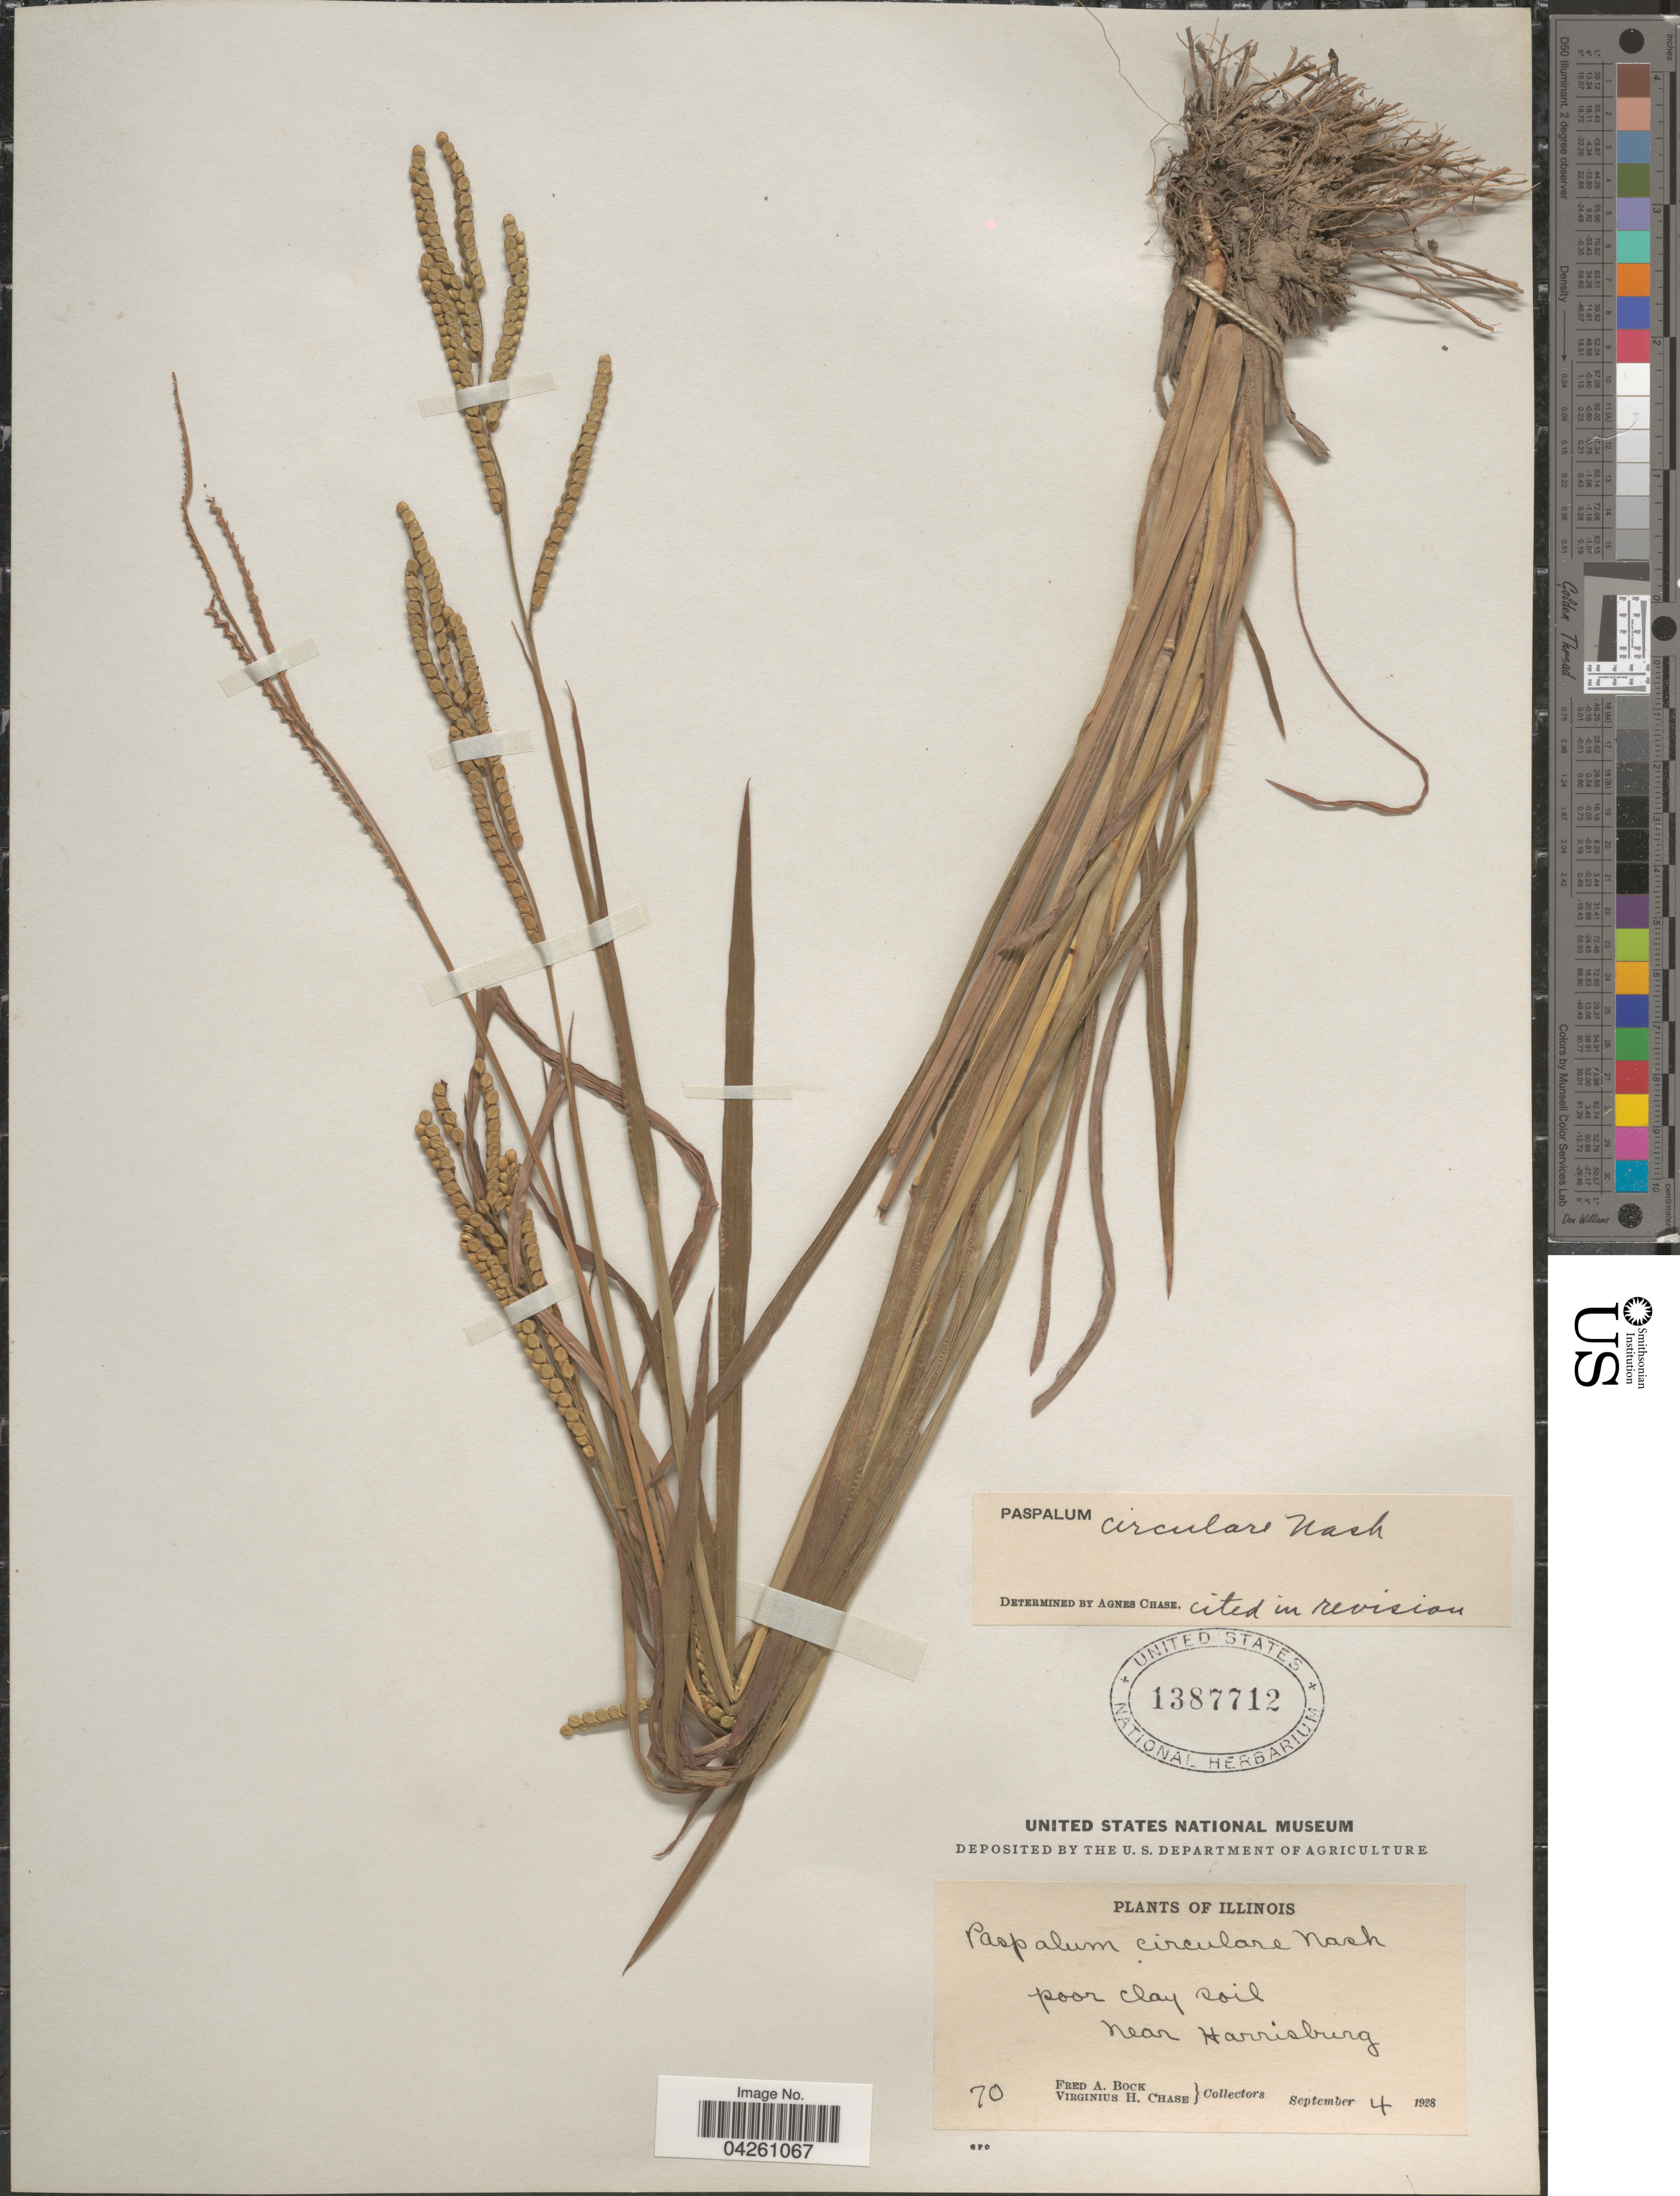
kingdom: Plantae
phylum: Tracheophyta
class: Liliopsida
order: Poales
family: Poaceae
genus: Paspalum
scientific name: Paspalum circulare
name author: Nash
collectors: F. Bock & V. H. Chase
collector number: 70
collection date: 1928-09-04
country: United States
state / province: Illinois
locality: Poor clay soil. Near Harrisburg.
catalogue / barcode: US 1387712